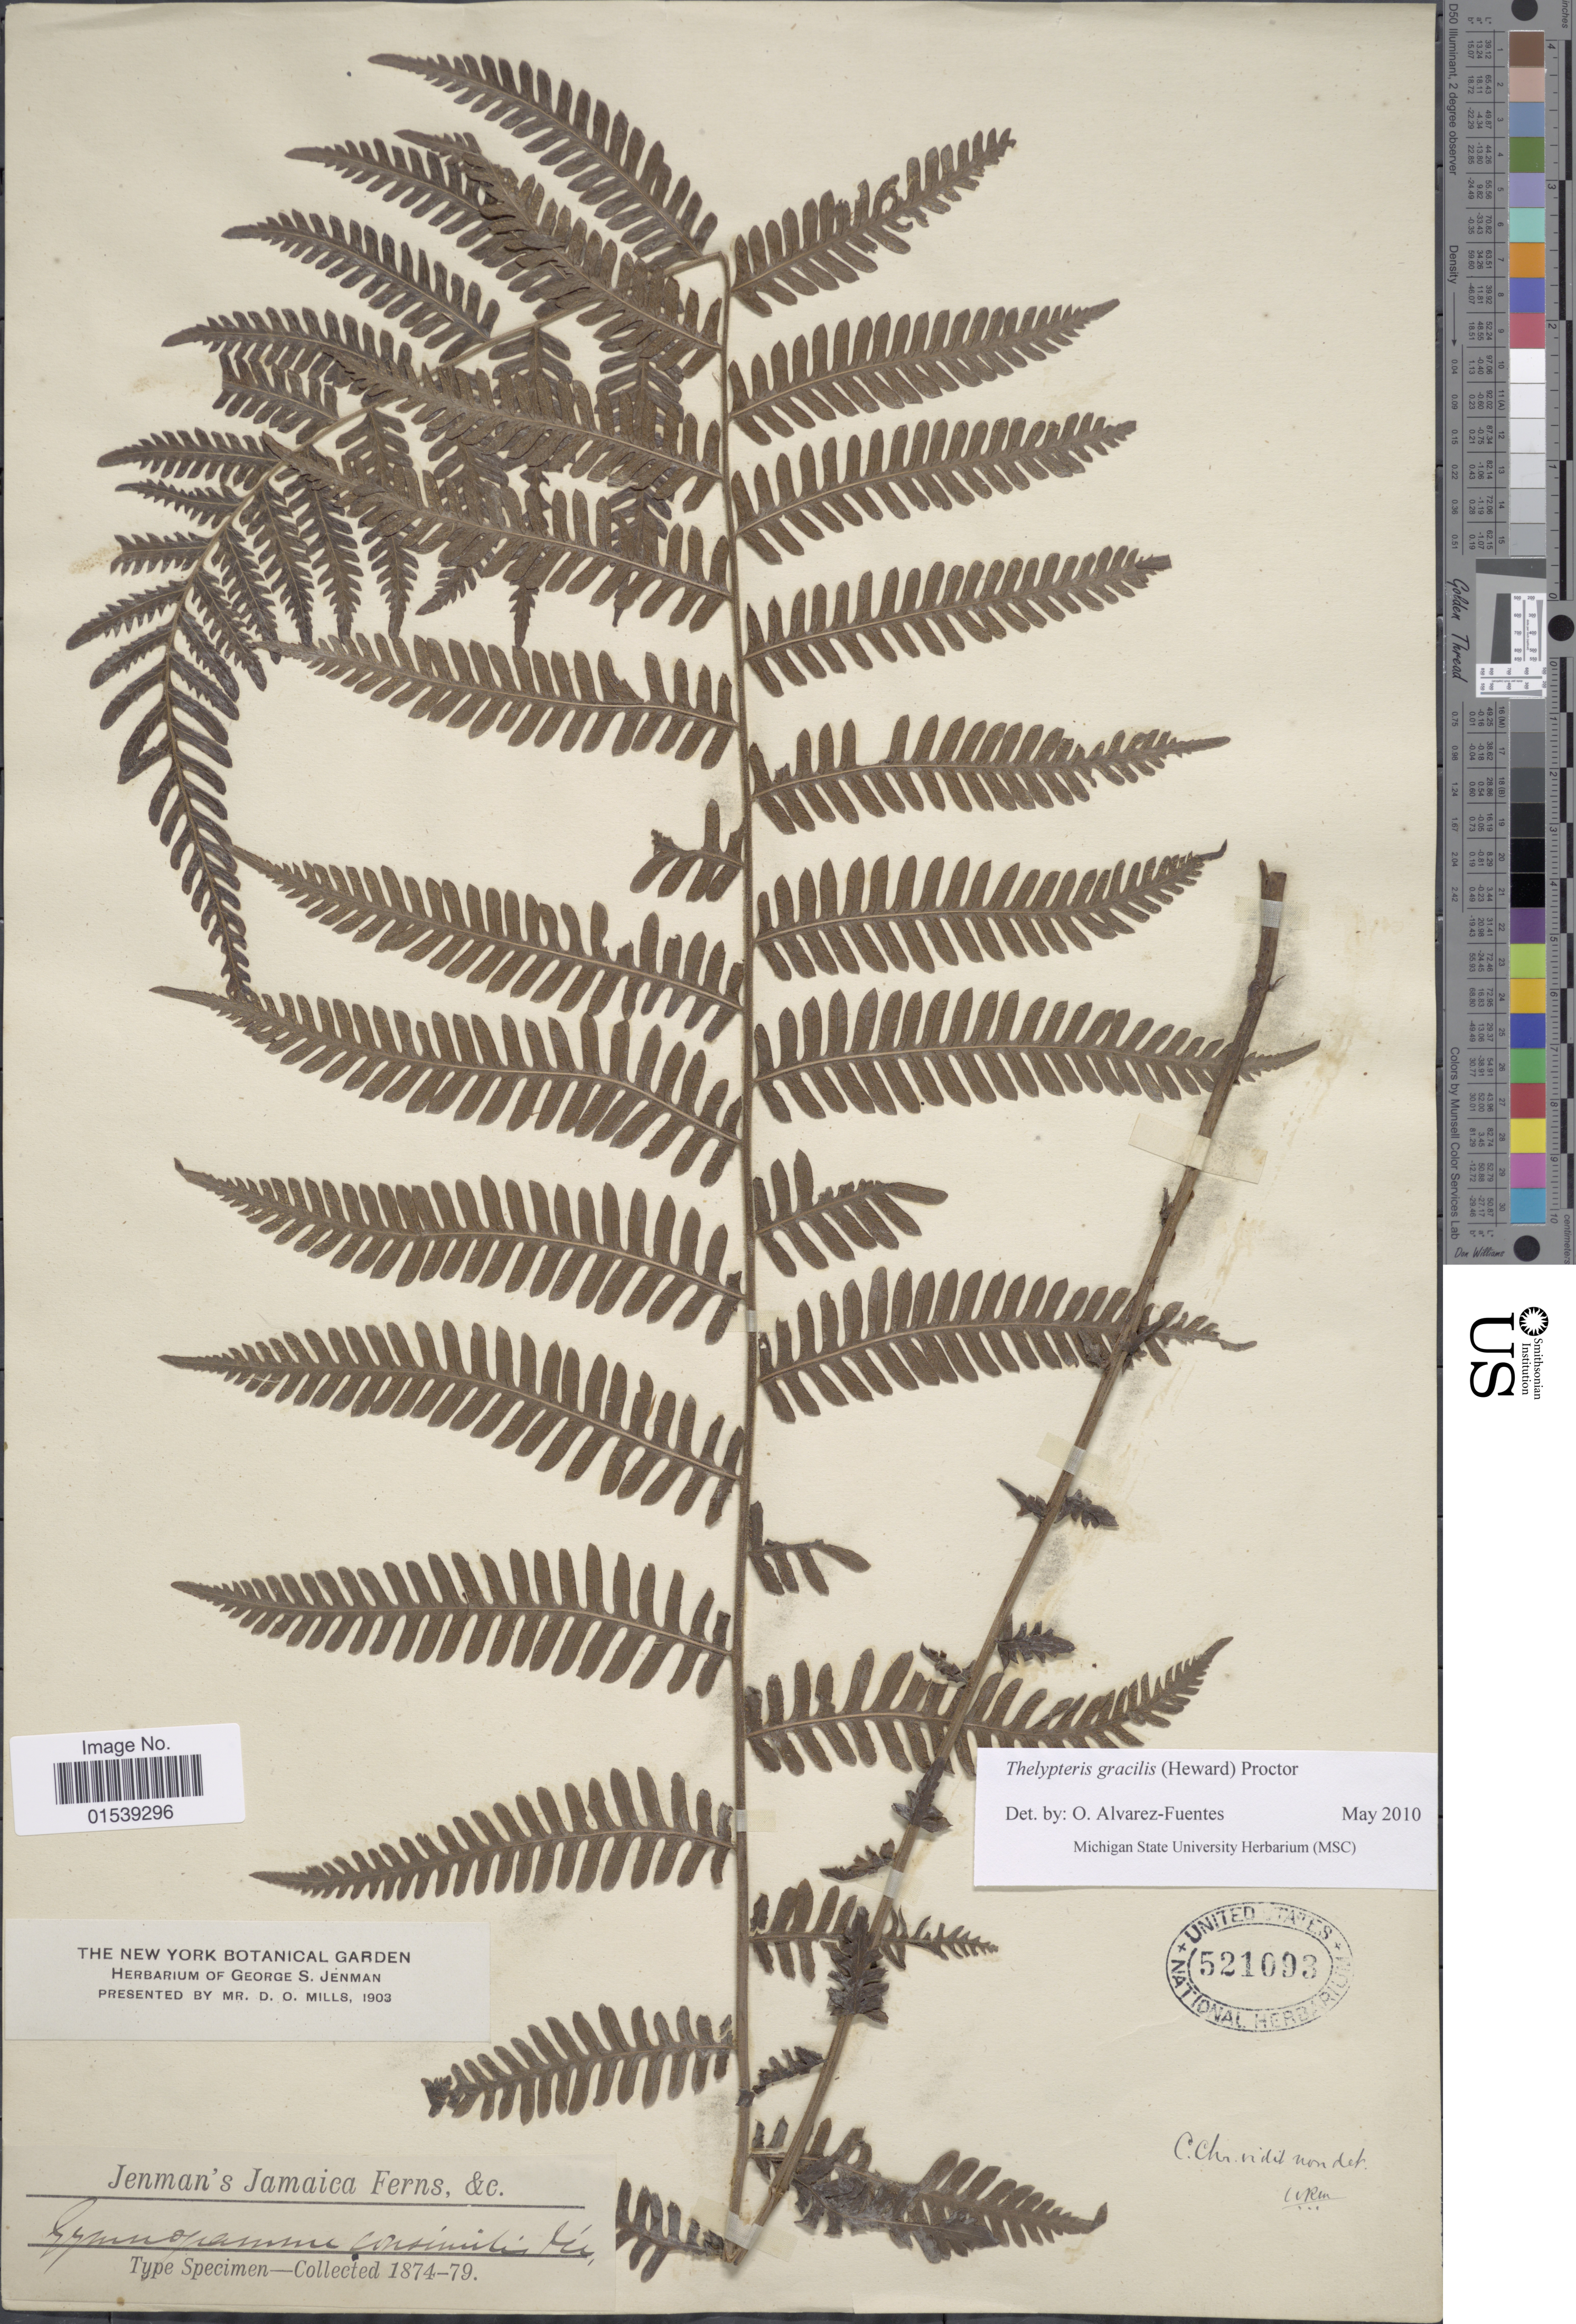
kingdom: Plantae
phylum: Tracheophyta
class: Polypodiopsida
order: Polypodiales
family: Thelypteridaceae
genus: Amauropelta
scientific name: Amauropelta gracilis ined. 2015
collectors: -. Jenman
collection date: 1874/1879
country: Jamaica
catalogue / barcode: US 521093